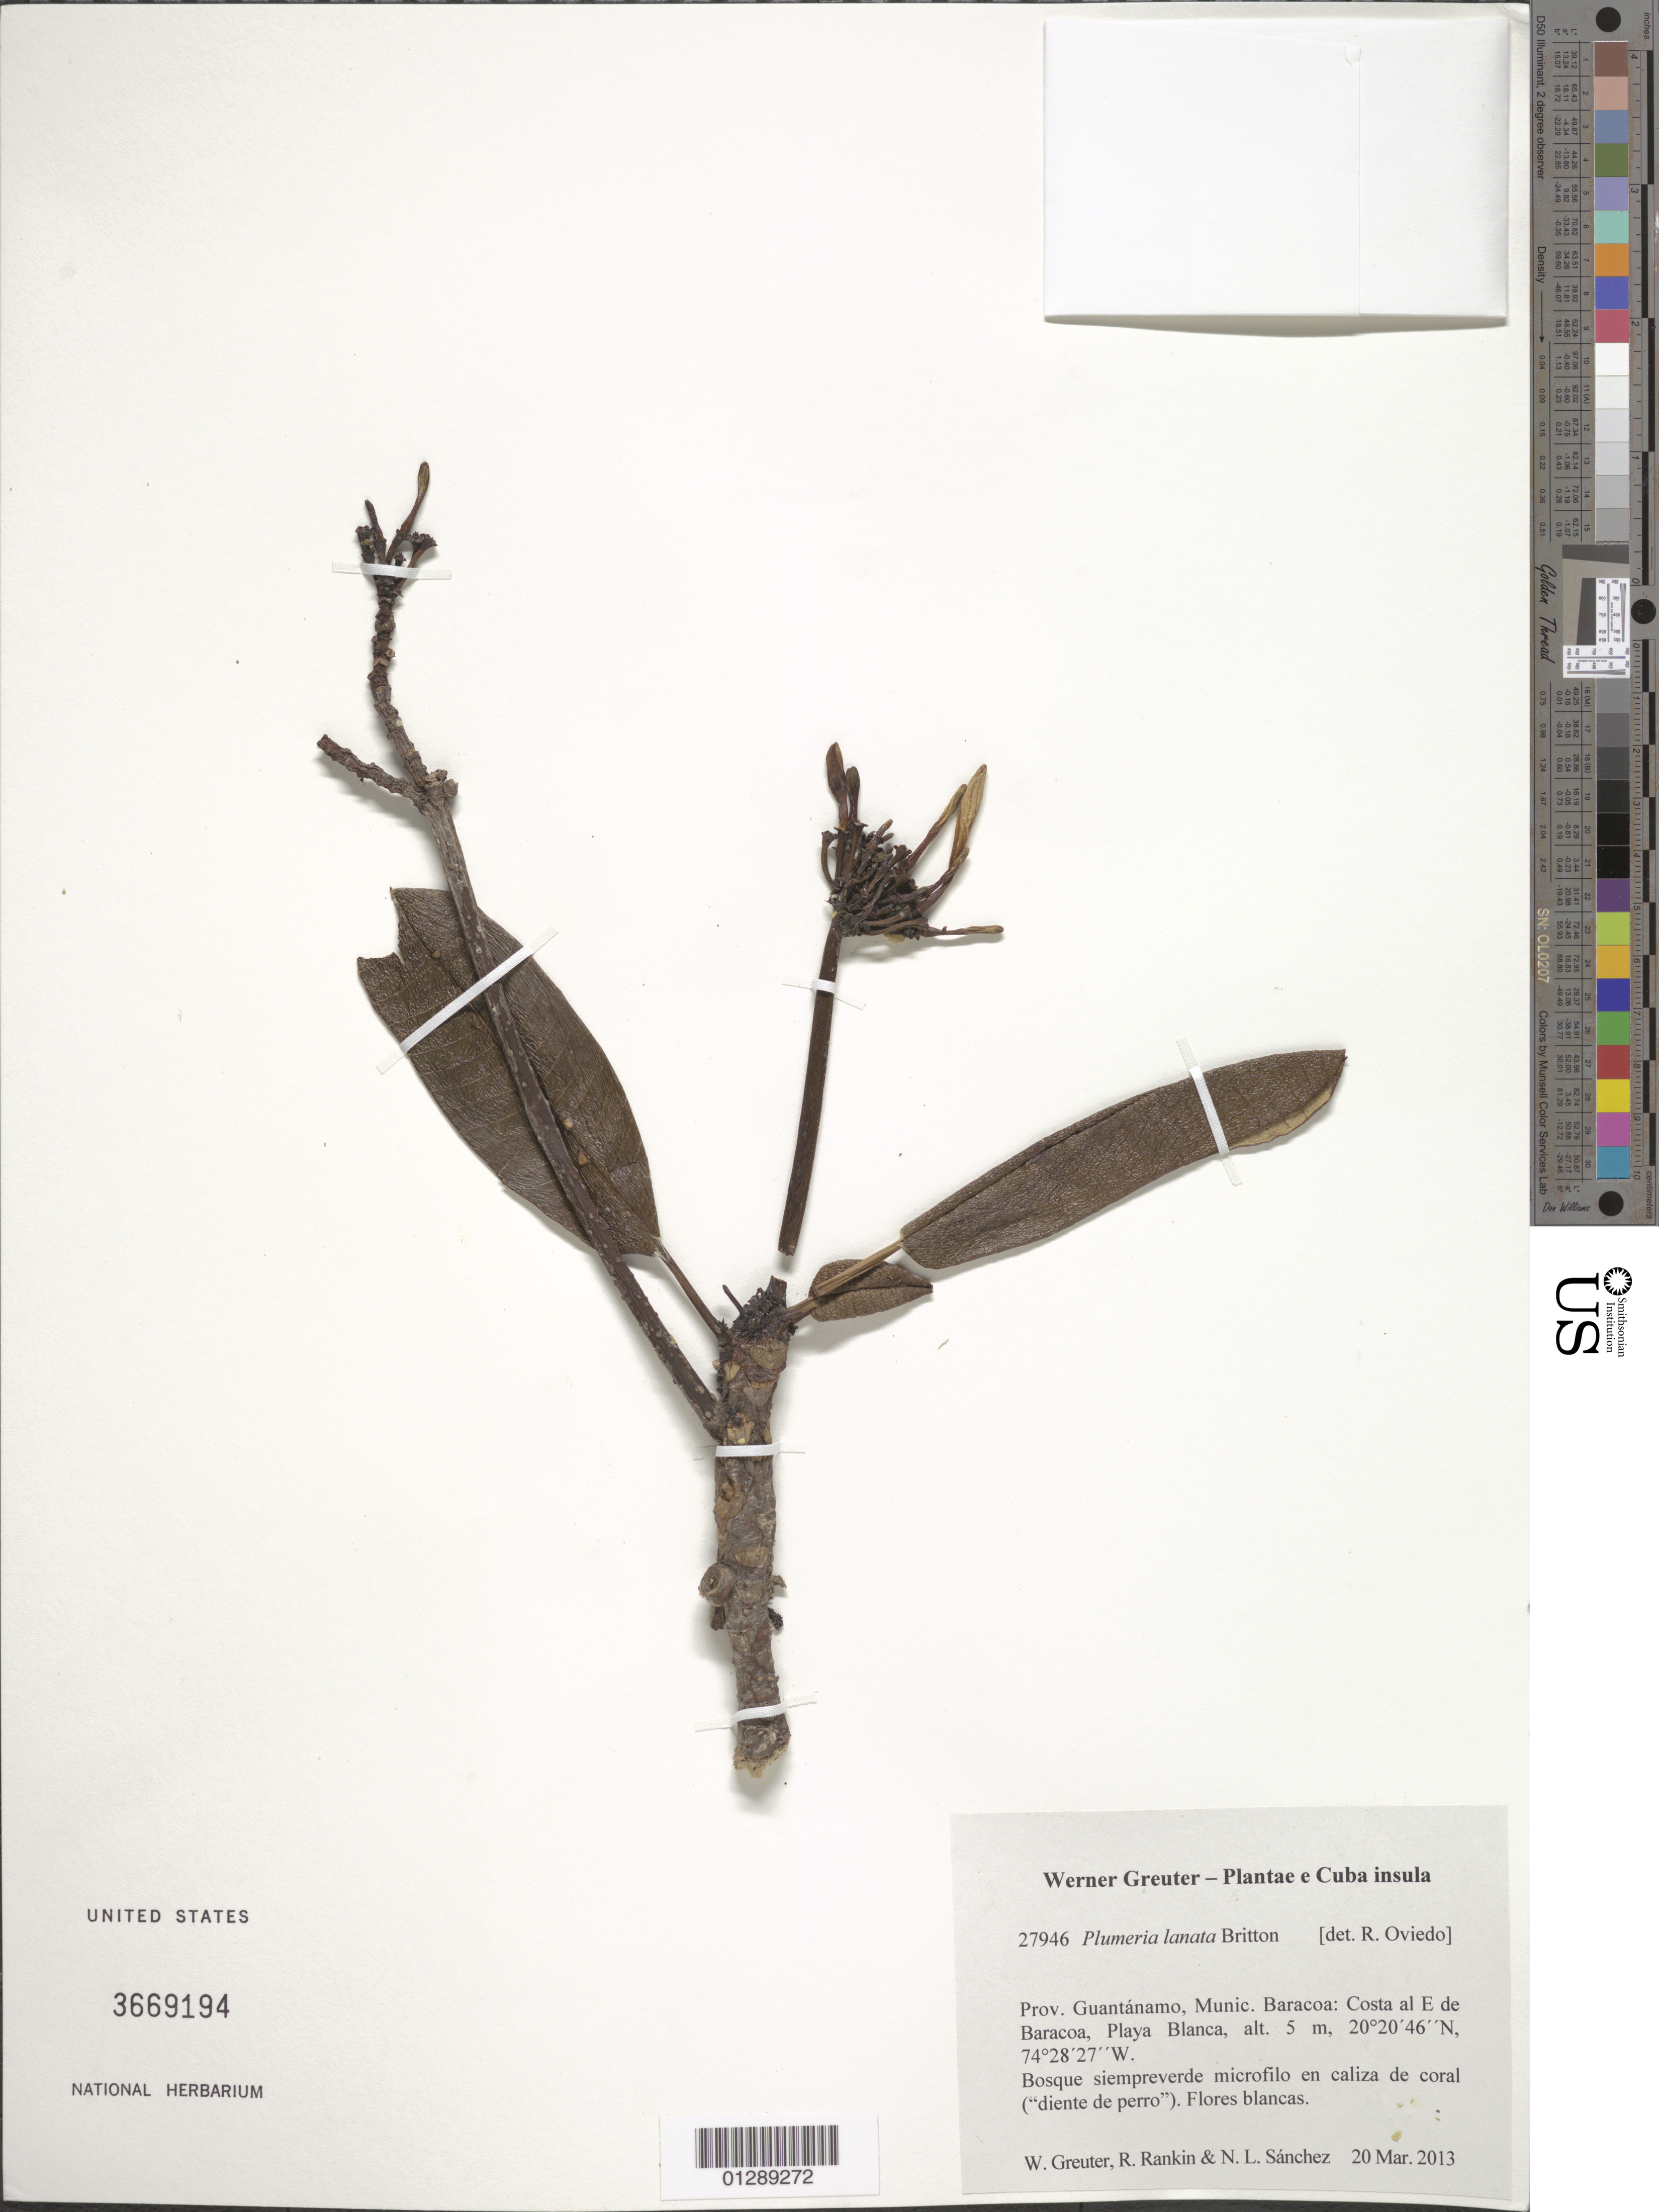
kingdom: Plantae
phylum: Tracheophyta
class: Magnoliopsida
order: Gentianales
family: Apocynaceae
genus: Plumeria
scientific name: Plumeria lanata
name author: Britton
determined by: Oviedo, R.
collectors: W. R. Greuter, R. Rankin Rodriguez & N. Sanchez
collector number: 27946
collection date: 2013-03-20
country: Cuba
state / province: Guantanamo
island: Cuba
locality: Munic. Baracoa: Costa al E de Baracoa, Playa Blanca.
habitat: Bosque siempreverde microfilo en caliza se coral ("diente de perro").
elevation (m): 5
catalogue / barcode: US 3669194